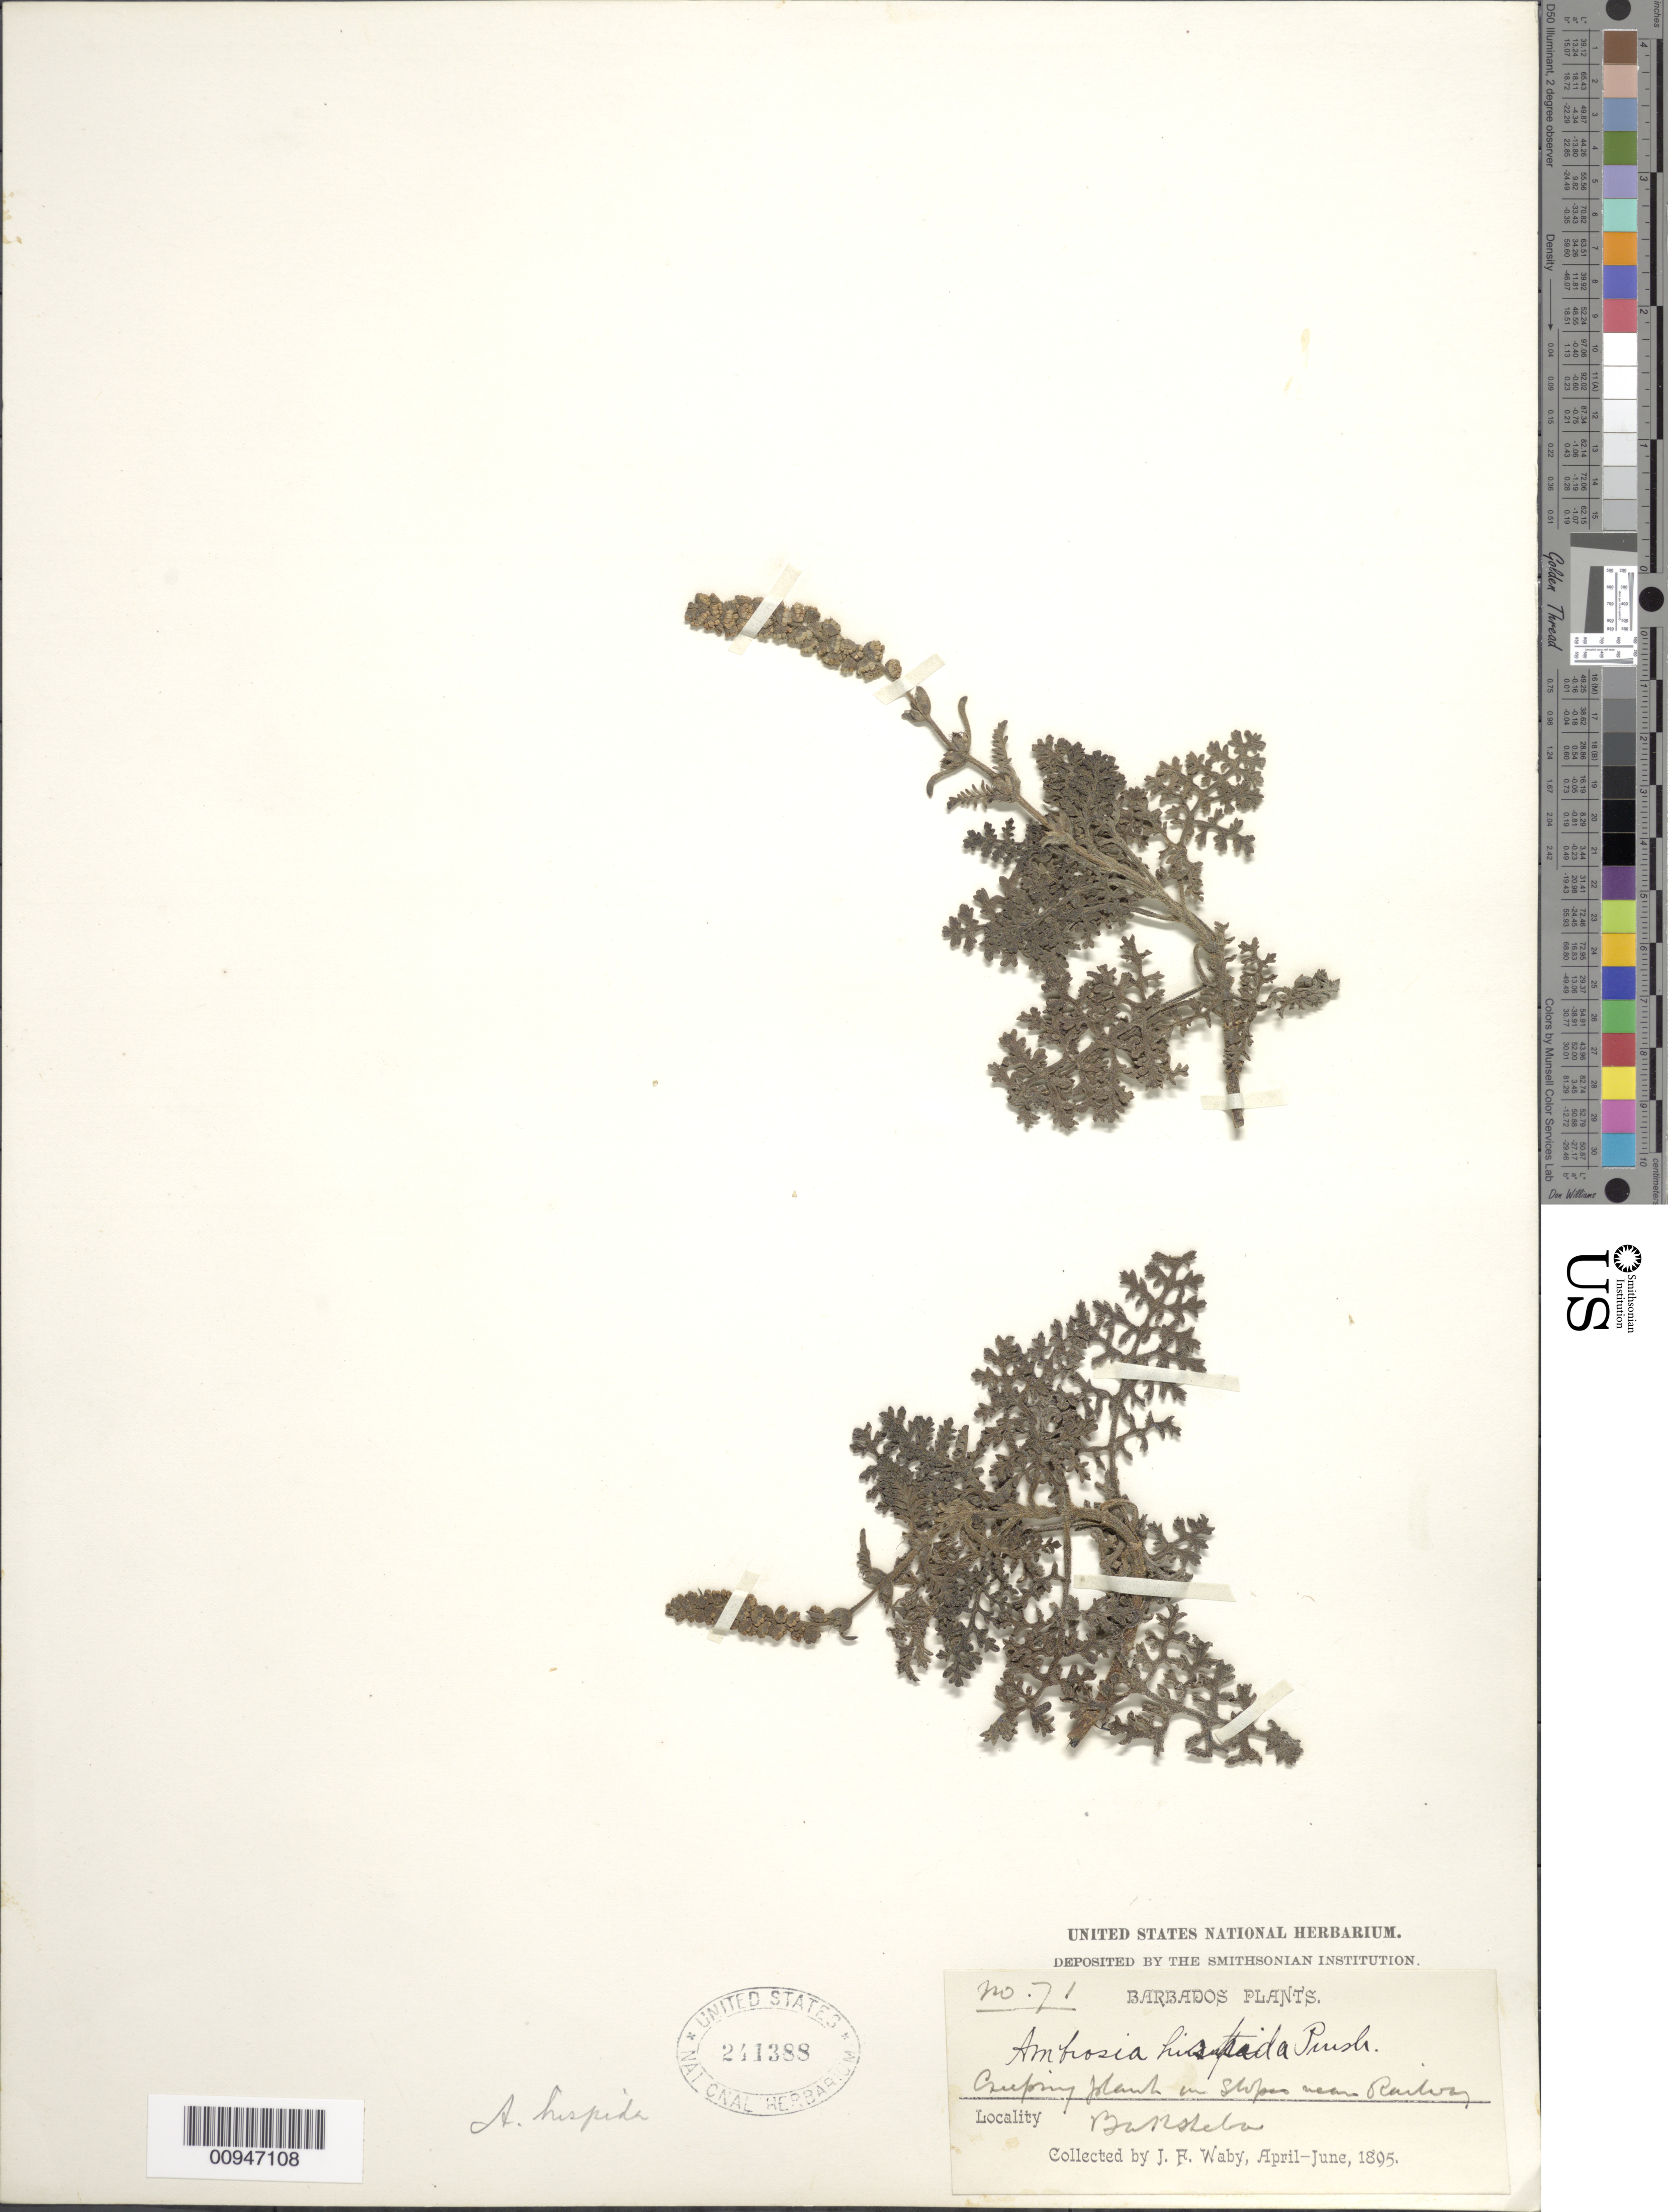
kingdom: Plantae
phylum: Tracheophyta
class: Magnoliopsida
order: Asterales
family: Asteraceae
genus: Ambrosia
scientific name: Ambrosia hispida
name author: Pursh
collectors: J. Waby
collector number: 71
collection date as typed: Apr 1895 to -- Jun 1985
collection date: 1895-04/1895-06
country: Barbados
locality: "Ballsheba, near railway"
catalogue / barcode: US 241388